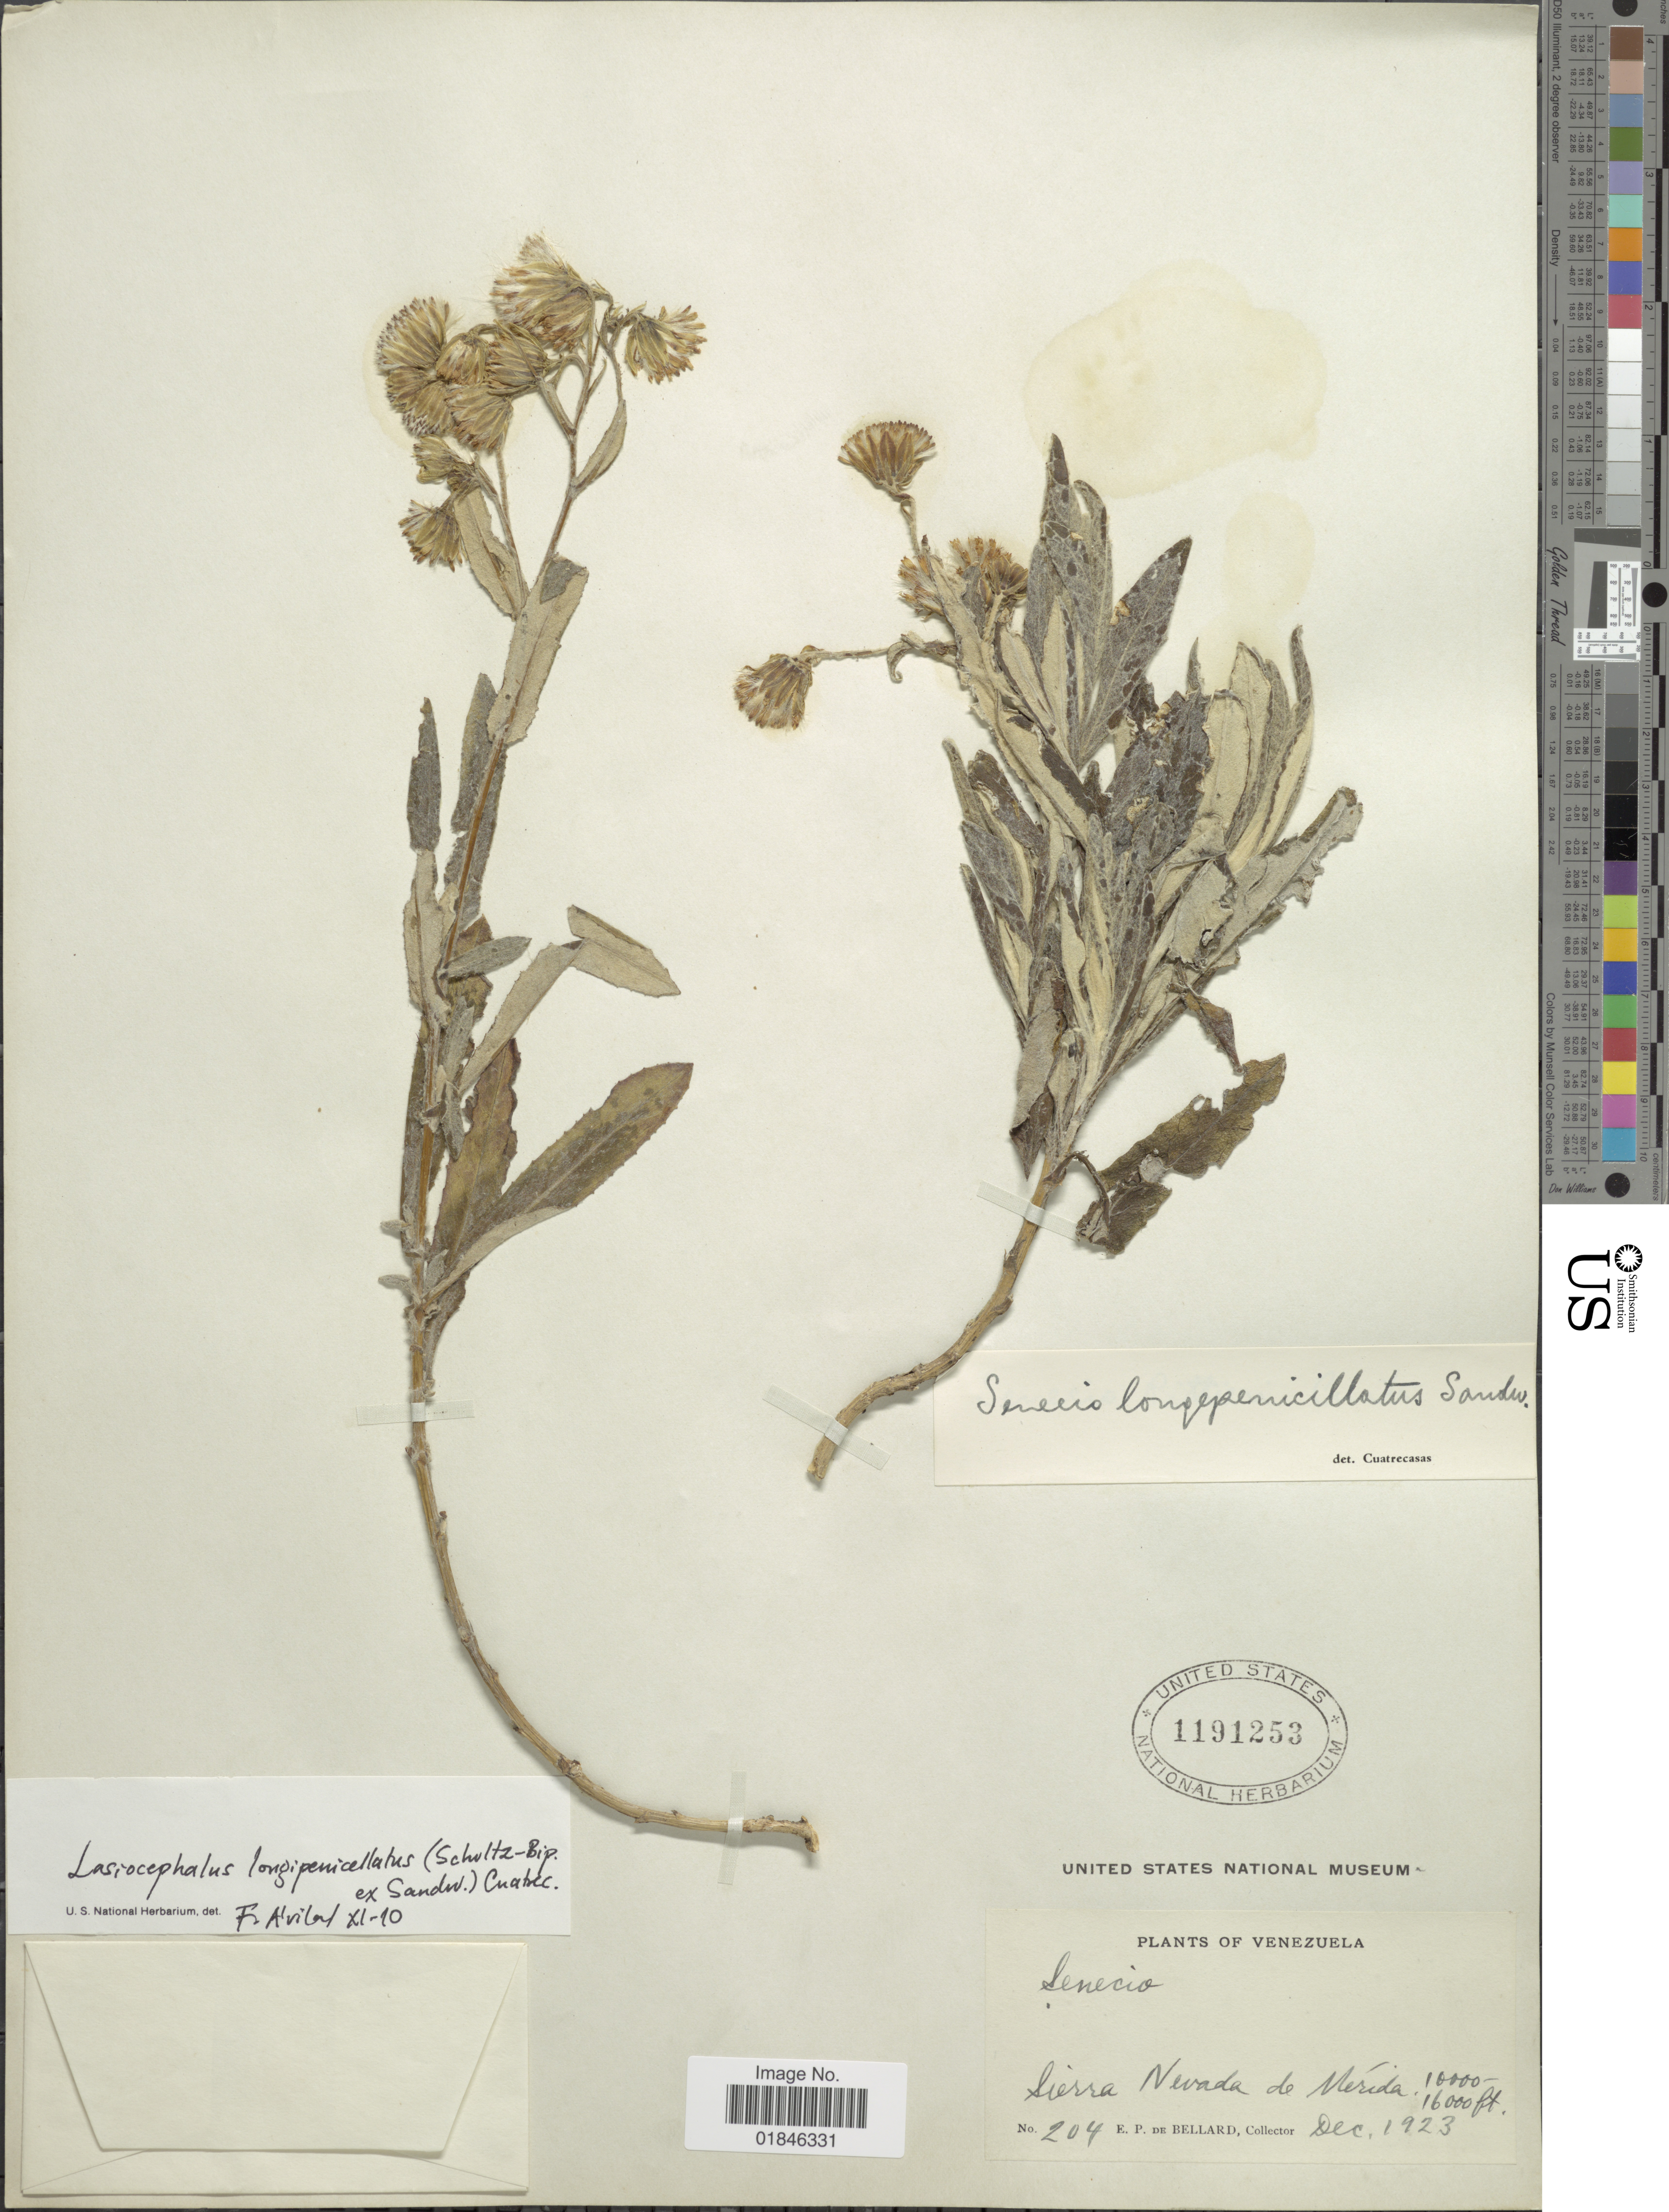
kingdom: Plantae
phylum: Tracheophyta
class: Magnoliopsida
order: Asterales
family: Asteraceae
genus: Senecio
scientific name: Senecio longepenicillatus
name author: Sch. Bip. ex Sandw.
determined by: Salomon, Luciana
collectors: E. de Bellard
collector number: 204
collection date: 1923-12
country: Venezuela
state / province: Mérida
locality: Sierra Nevada de Merida.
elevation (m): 3048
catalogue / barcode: US 1191253